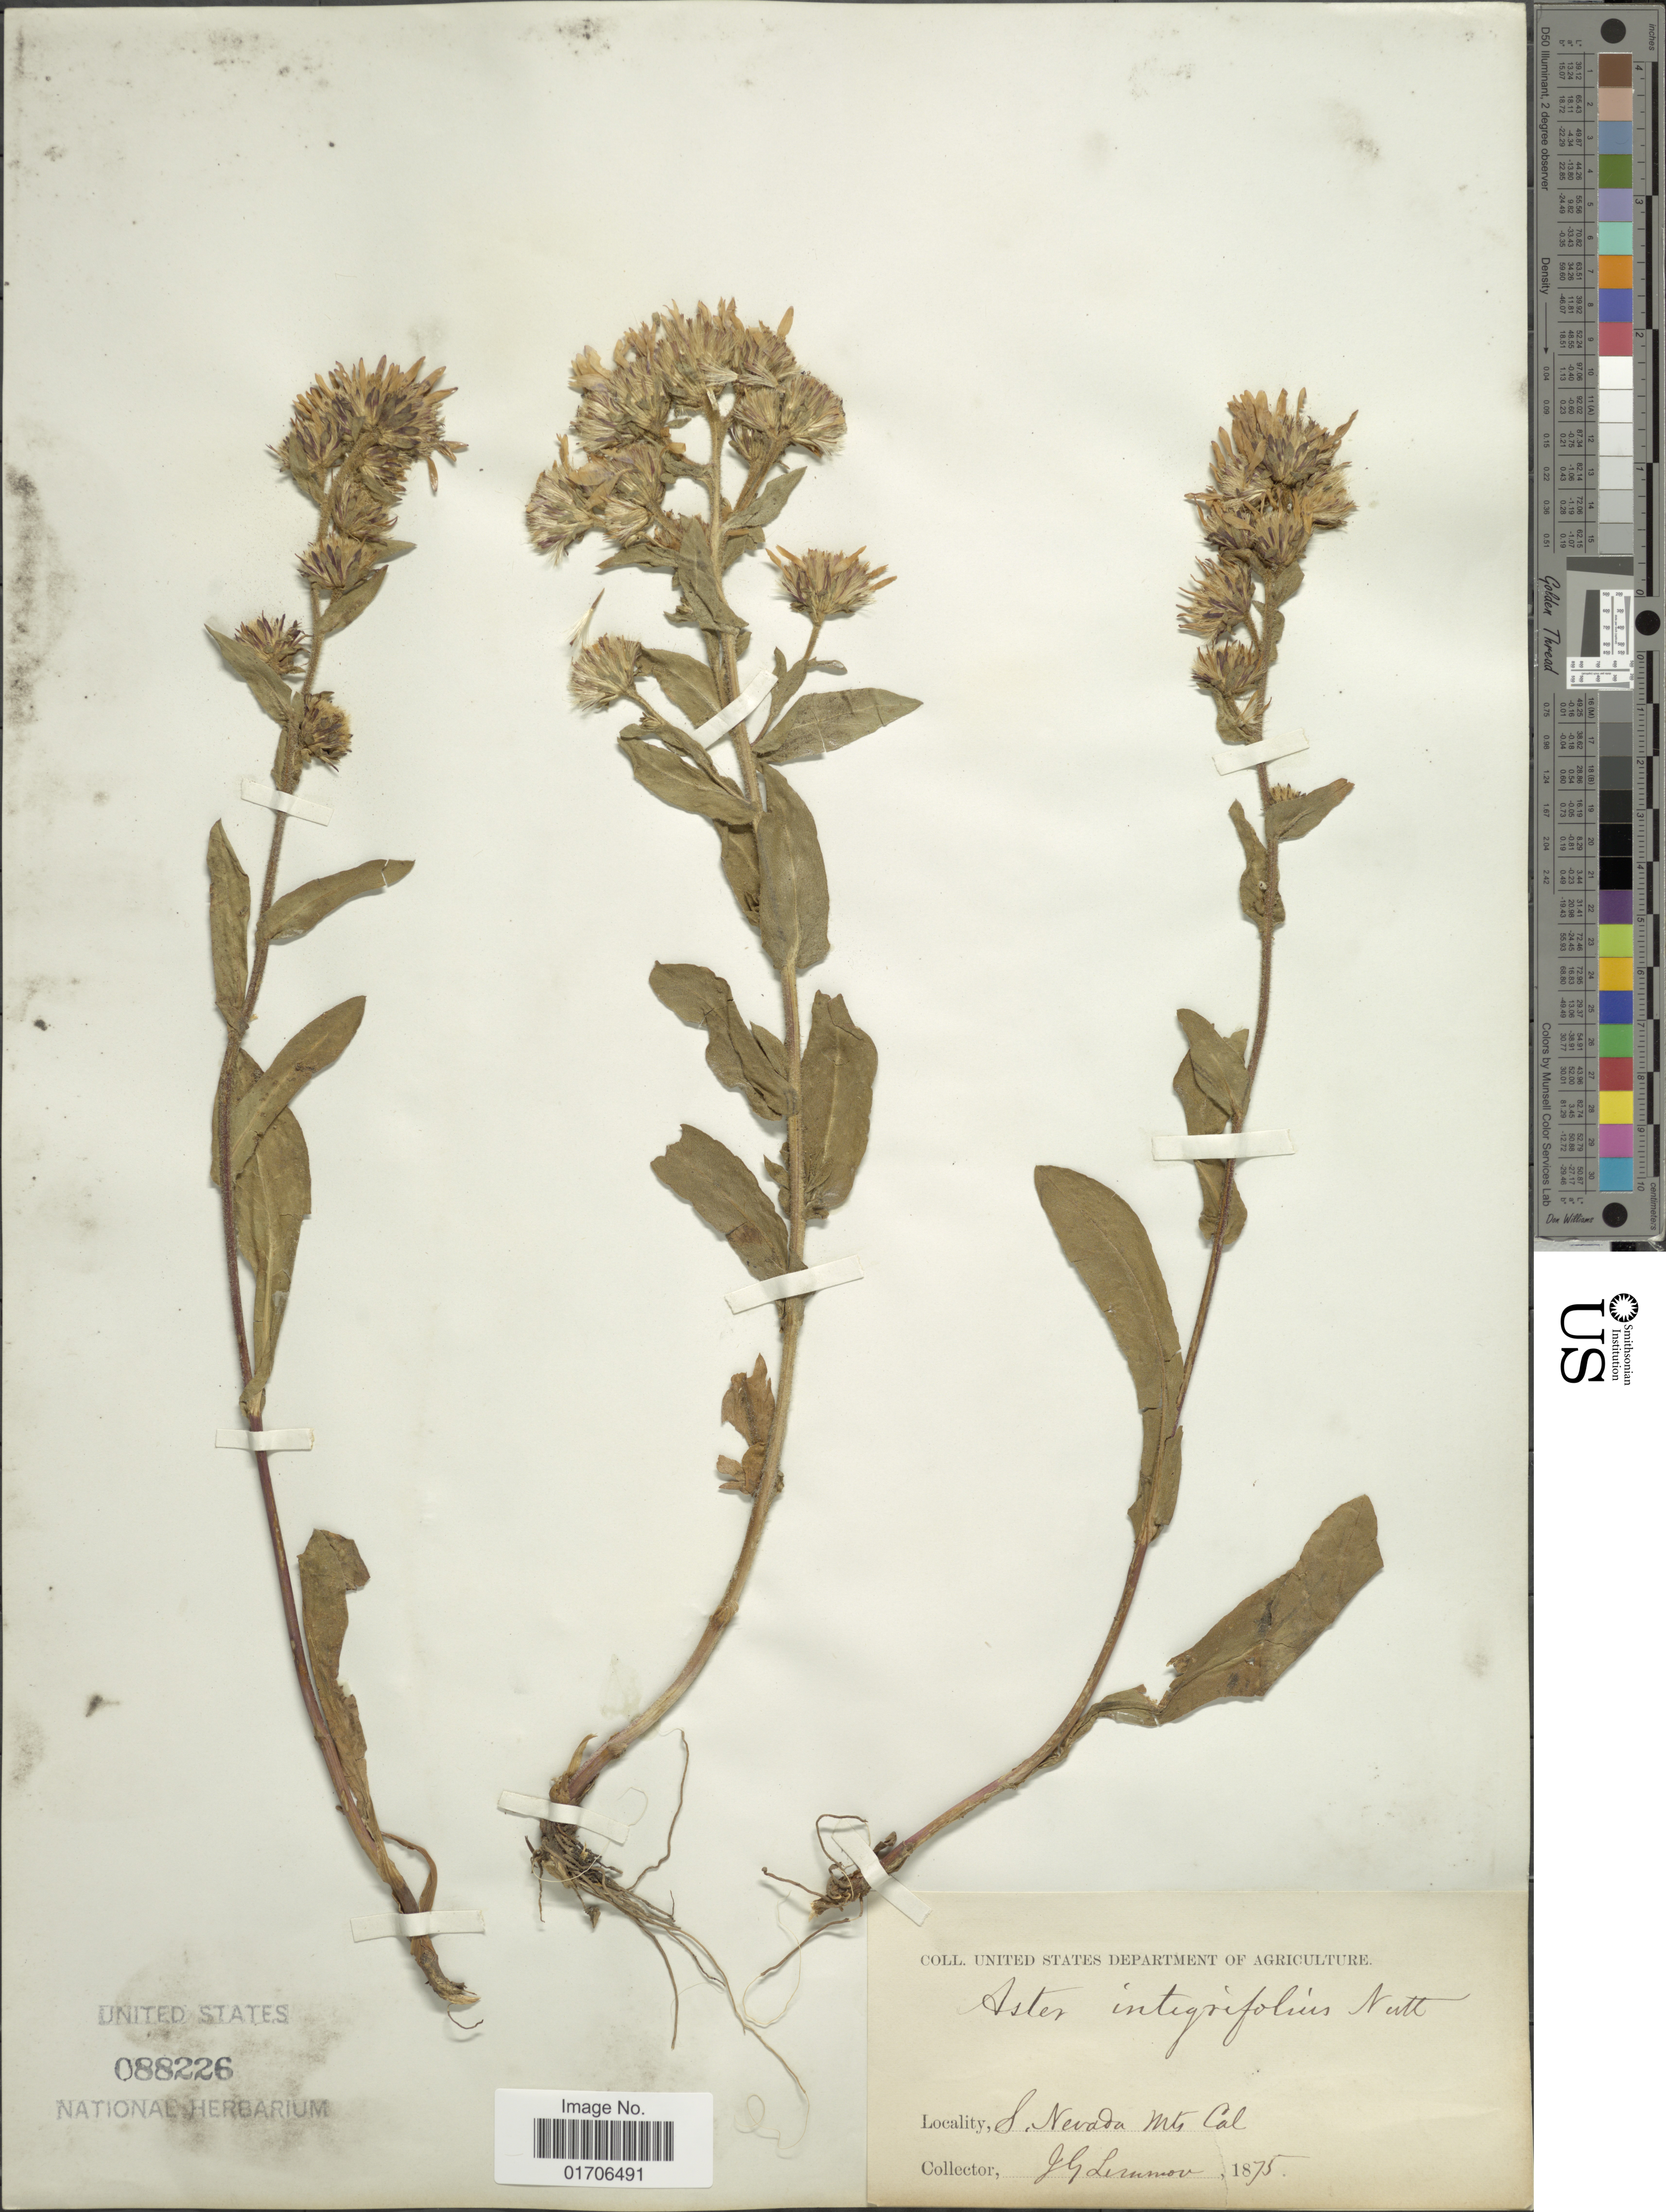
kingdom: Plantae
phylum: Tracheophyta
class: Magnoliopsida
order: Asterales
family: Asteraceae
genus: Eurybia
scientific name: Eurybia integrifolia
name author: (Nutt.) G.L. Nesom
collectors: J. Lemmon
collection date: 1875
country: United States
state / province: California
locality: S. Nevada Mts. Cal.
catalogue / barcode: US 88226